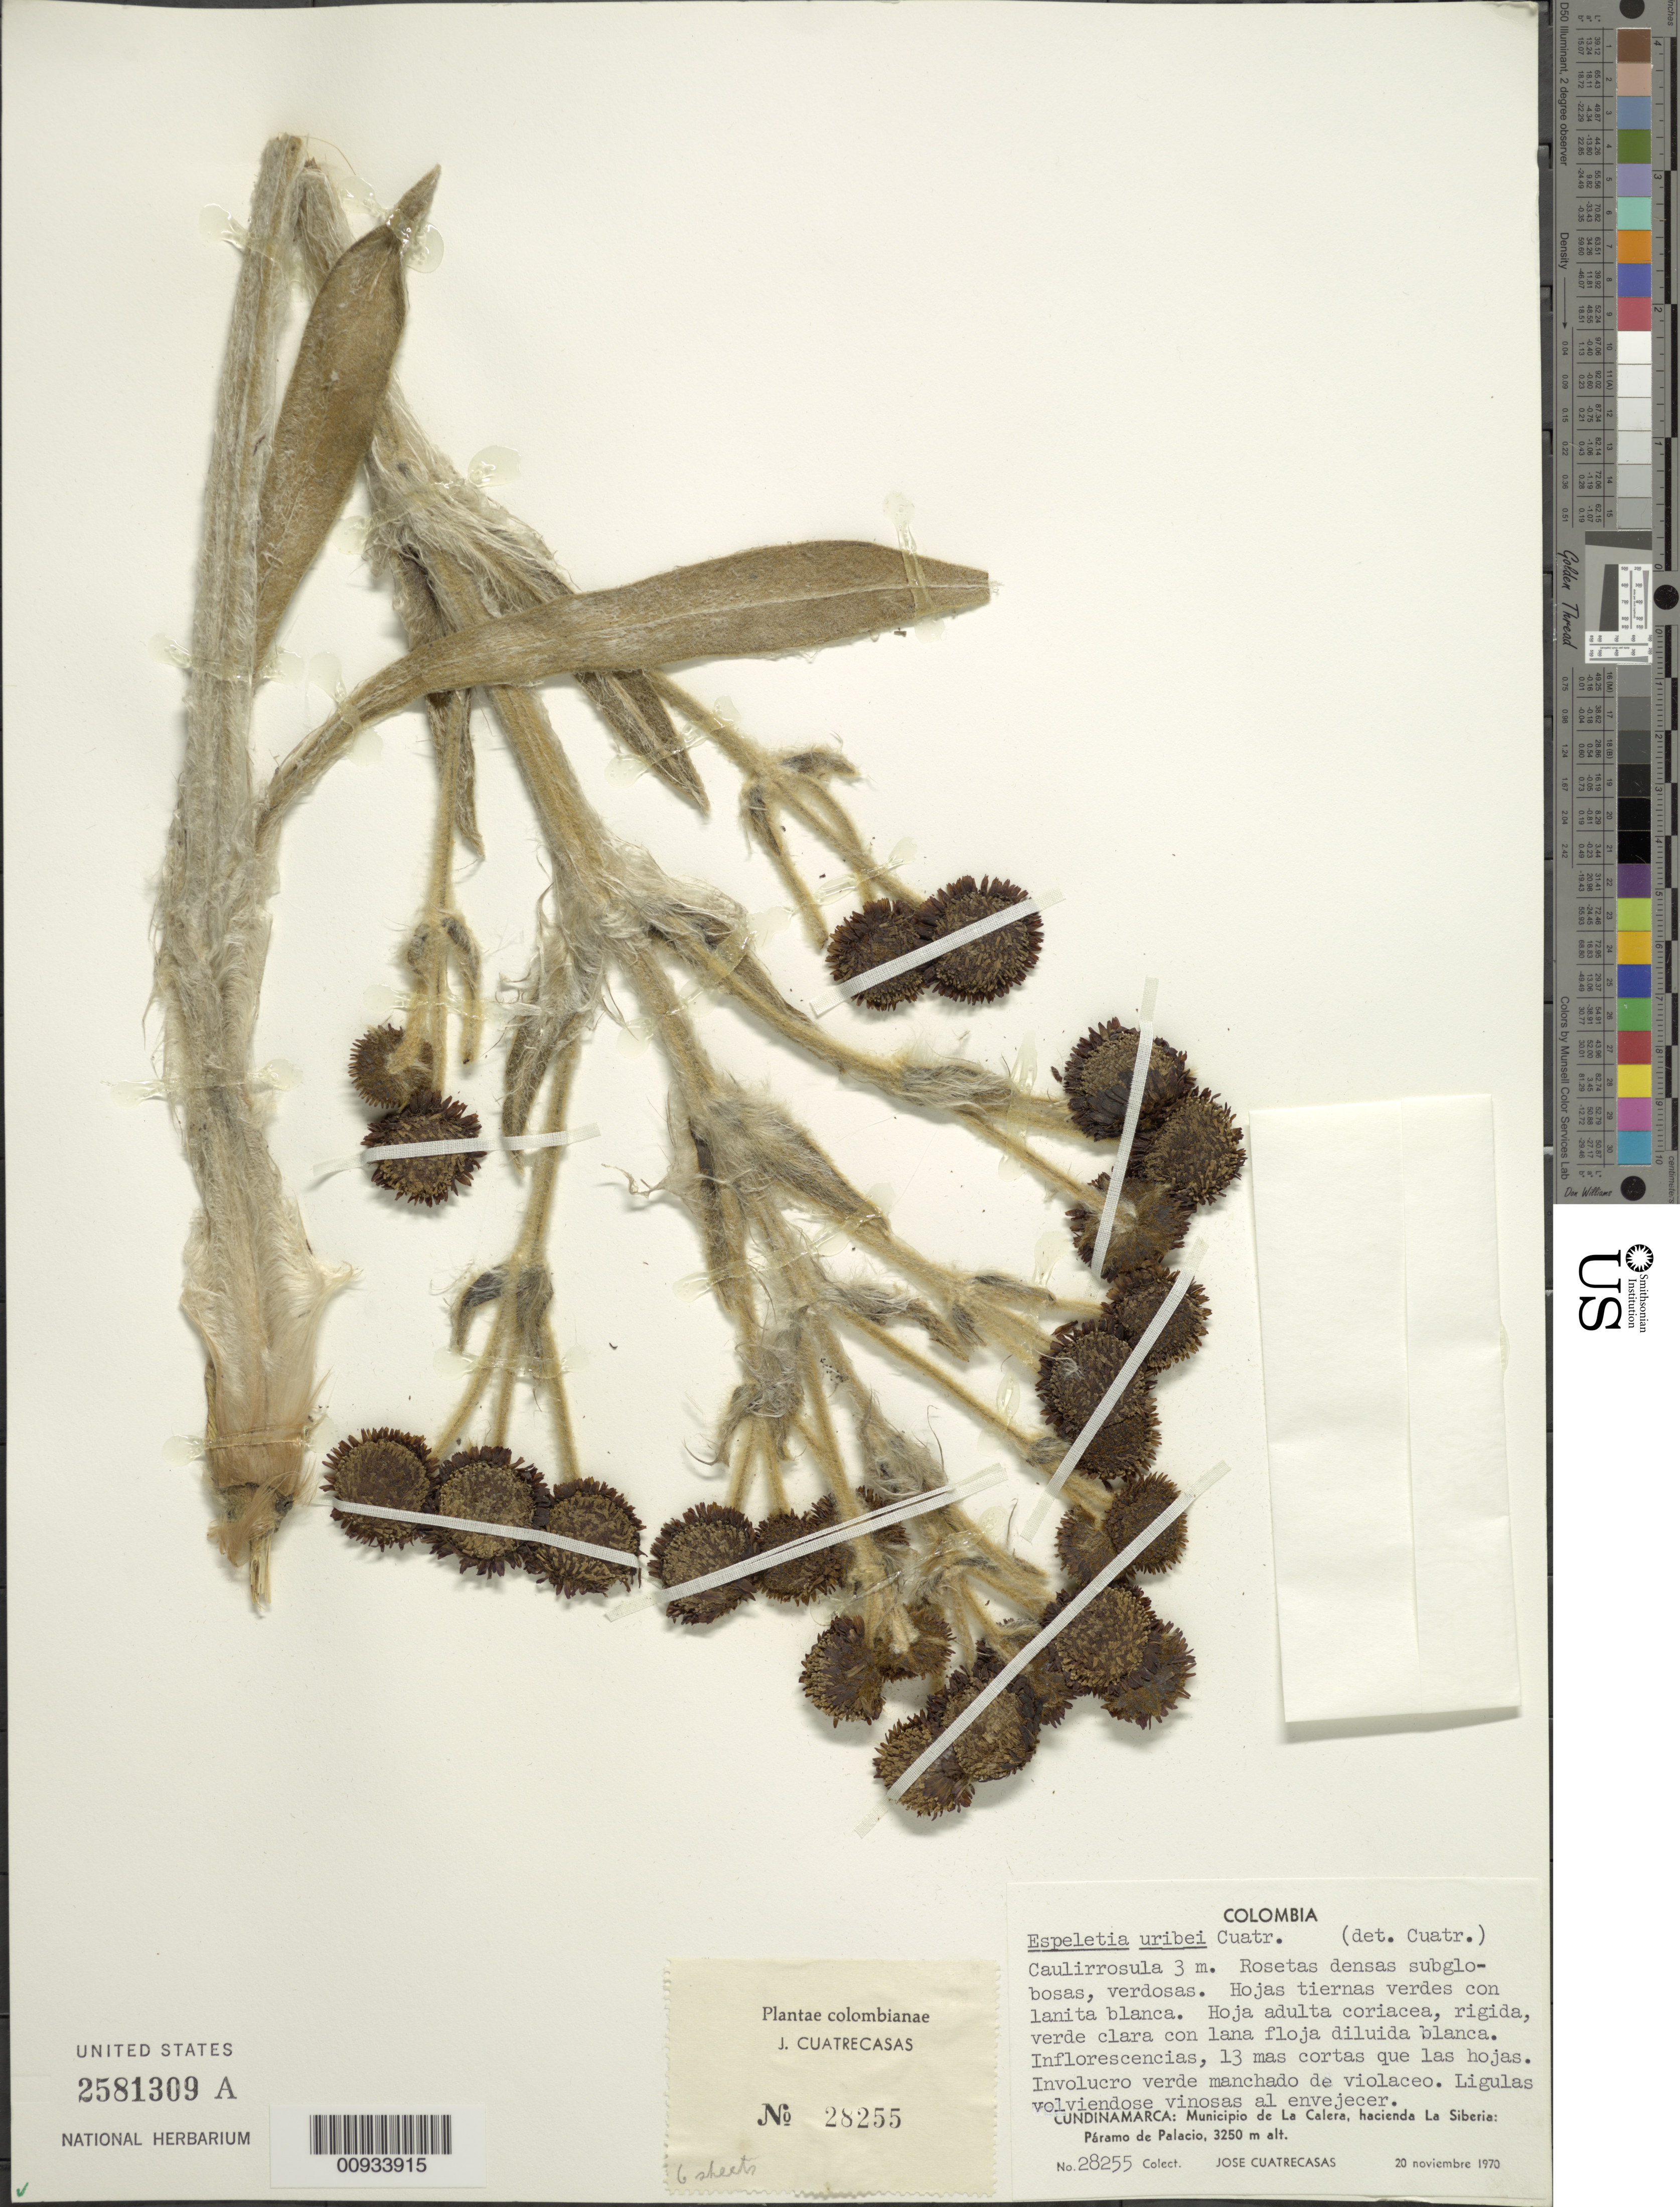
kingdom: Plantae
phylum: Tracheophyta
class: Magnoliopsida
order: Asterales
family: Asteraceae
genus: Espeletia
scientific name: Espeletia uribei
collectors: J. Cuatrecasas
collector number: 28255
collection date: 1970-11-20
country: Colombia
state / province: Cundinamarca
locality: Municipio de La Calera, hacienda La Siberia; Paramo de Palacio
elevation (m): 3250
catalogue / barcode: US 2581309A